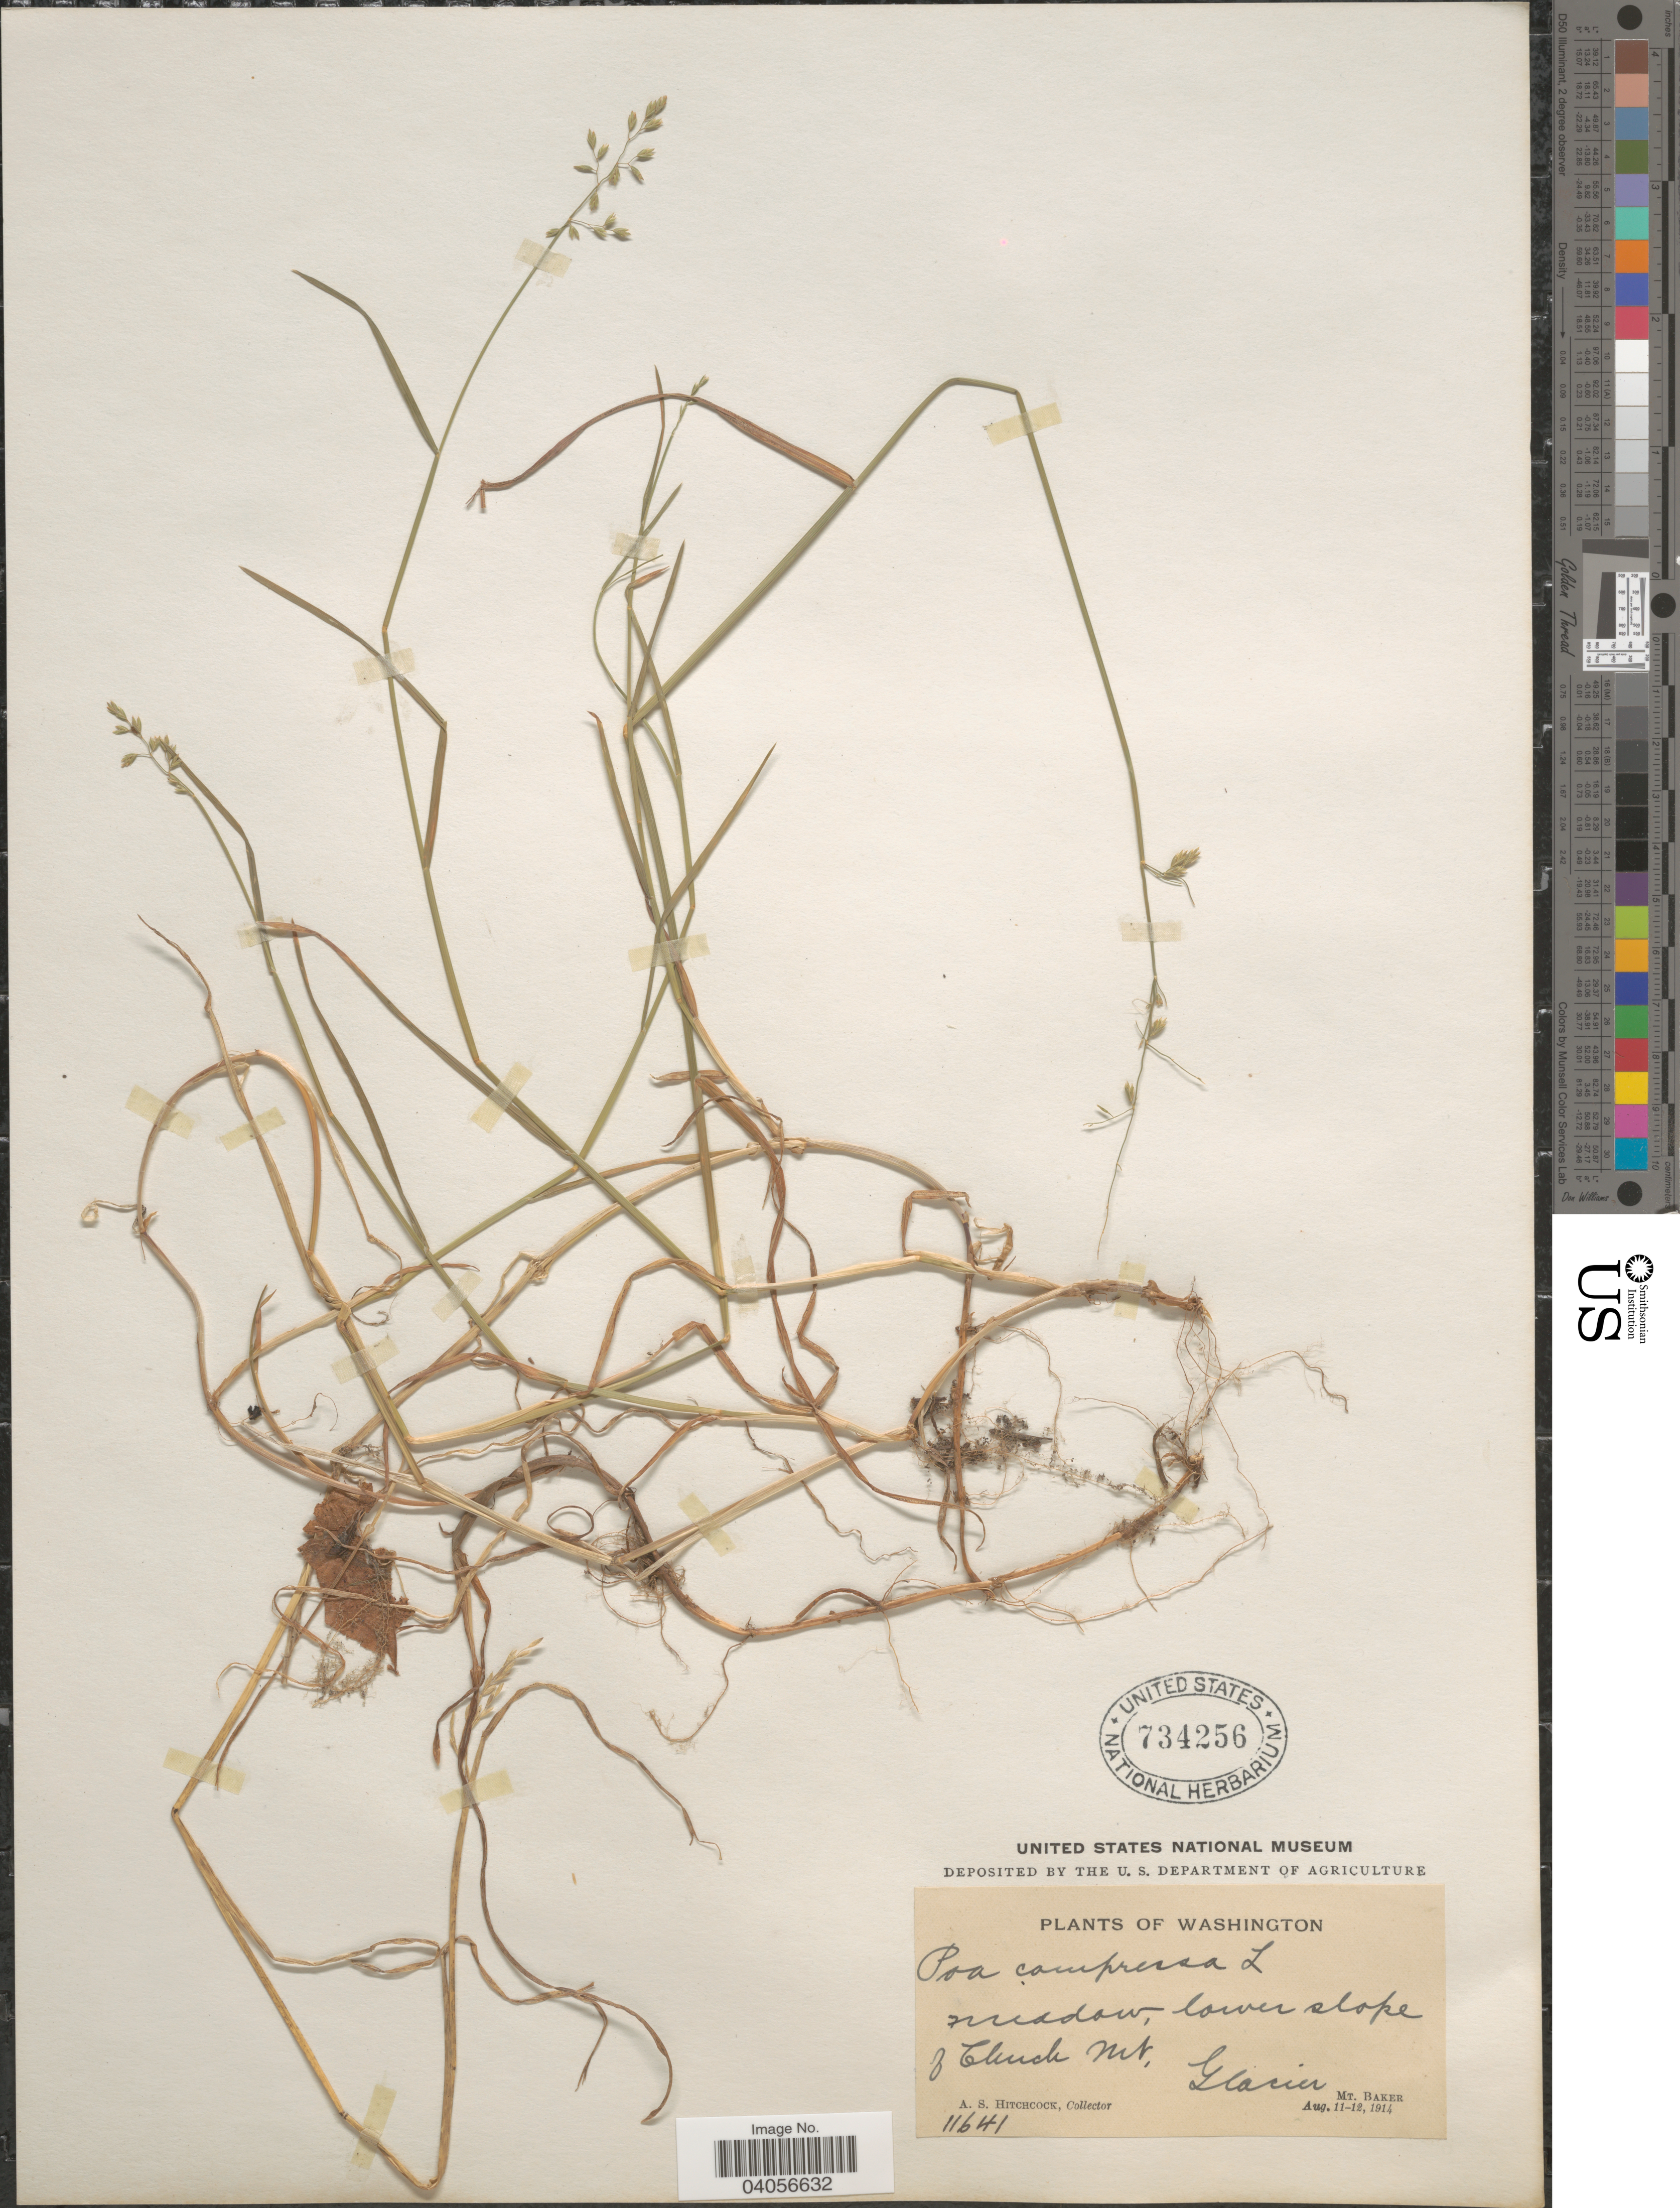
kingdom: Plantae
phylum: Tracheophyta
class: Liliopsida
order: Poales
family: Poaceae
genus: Poa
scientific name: Poa compressa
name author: L.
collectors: A. S. Hitchcock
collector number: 11641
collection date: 1914-08-11/1914-08-12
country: United States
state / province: Washington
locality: Meadow, lower slope & Chuck Mt. Glacier. Mt. Baker.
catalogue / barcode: US 734256